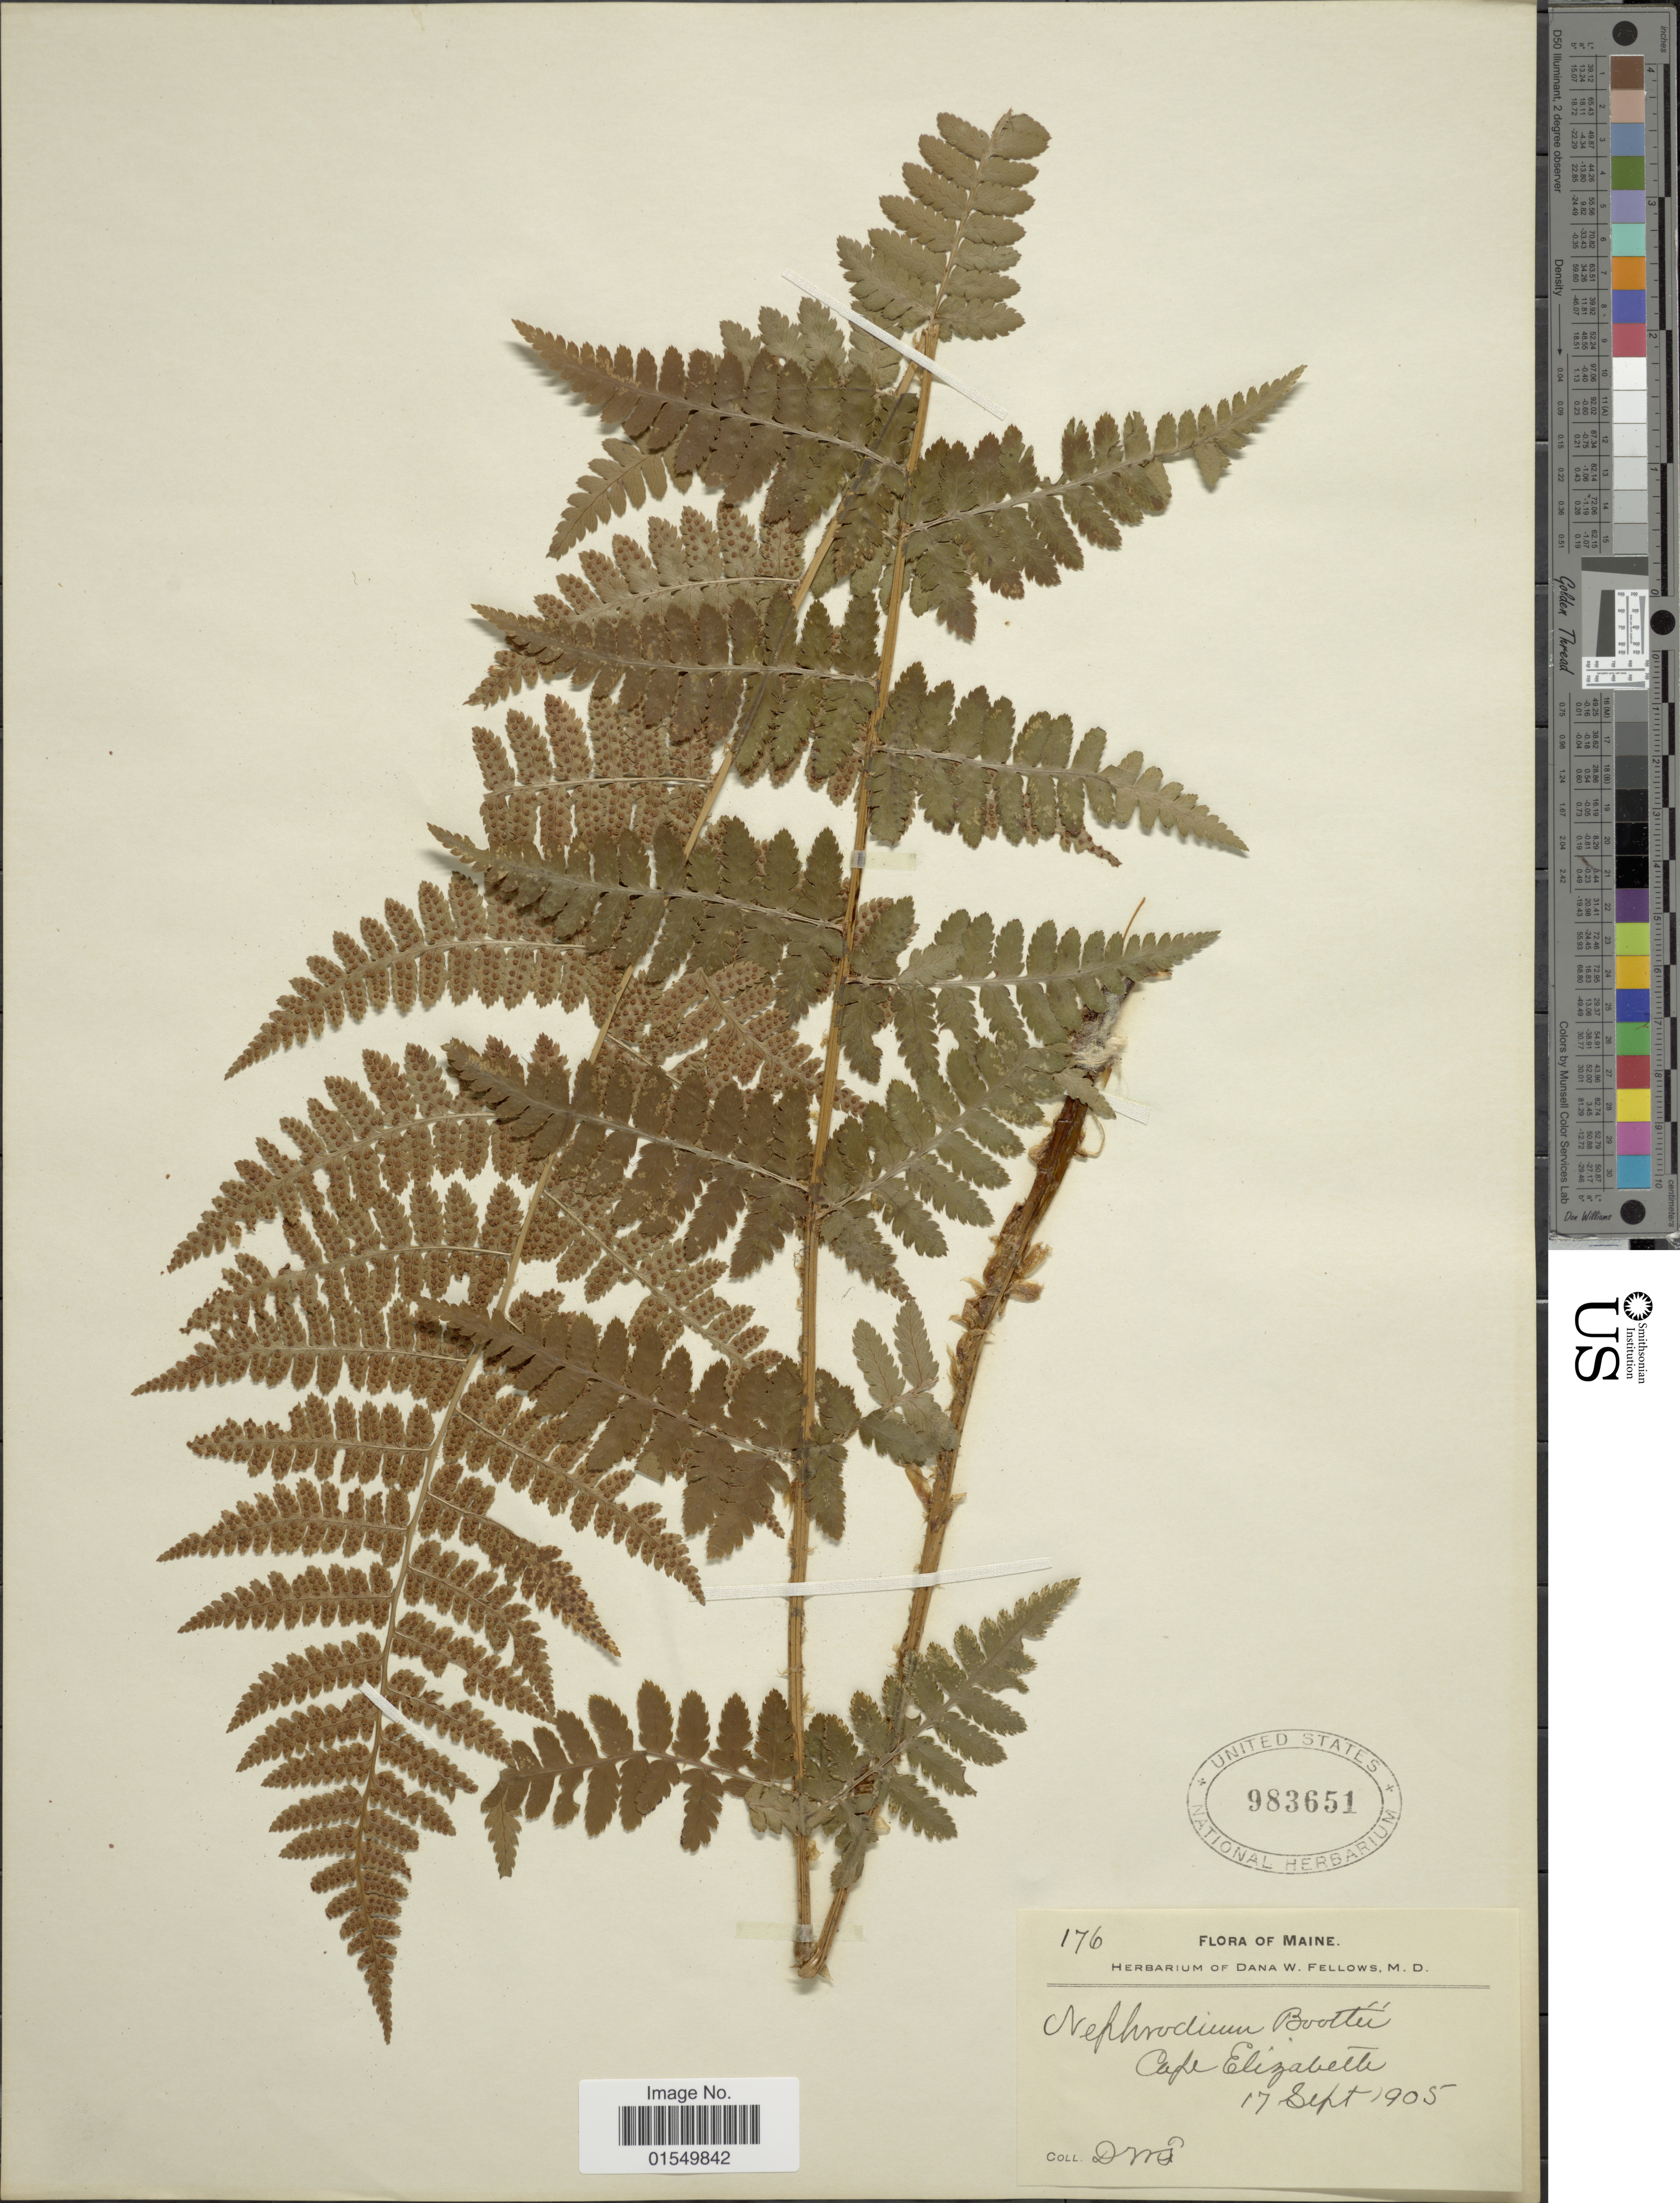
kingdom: Plantae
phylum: Tracheophyta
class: Polypodiopsida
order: Polypodiales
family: Dryopteridaceae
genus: Dryopteris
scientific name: Dryopteris x boottii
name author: Underw.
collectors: D. W. Fellows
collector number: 176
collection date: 1905-09-17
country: United States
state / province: Maine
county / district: Cumberland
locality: Cape Elizabeth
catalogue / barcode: US 983651